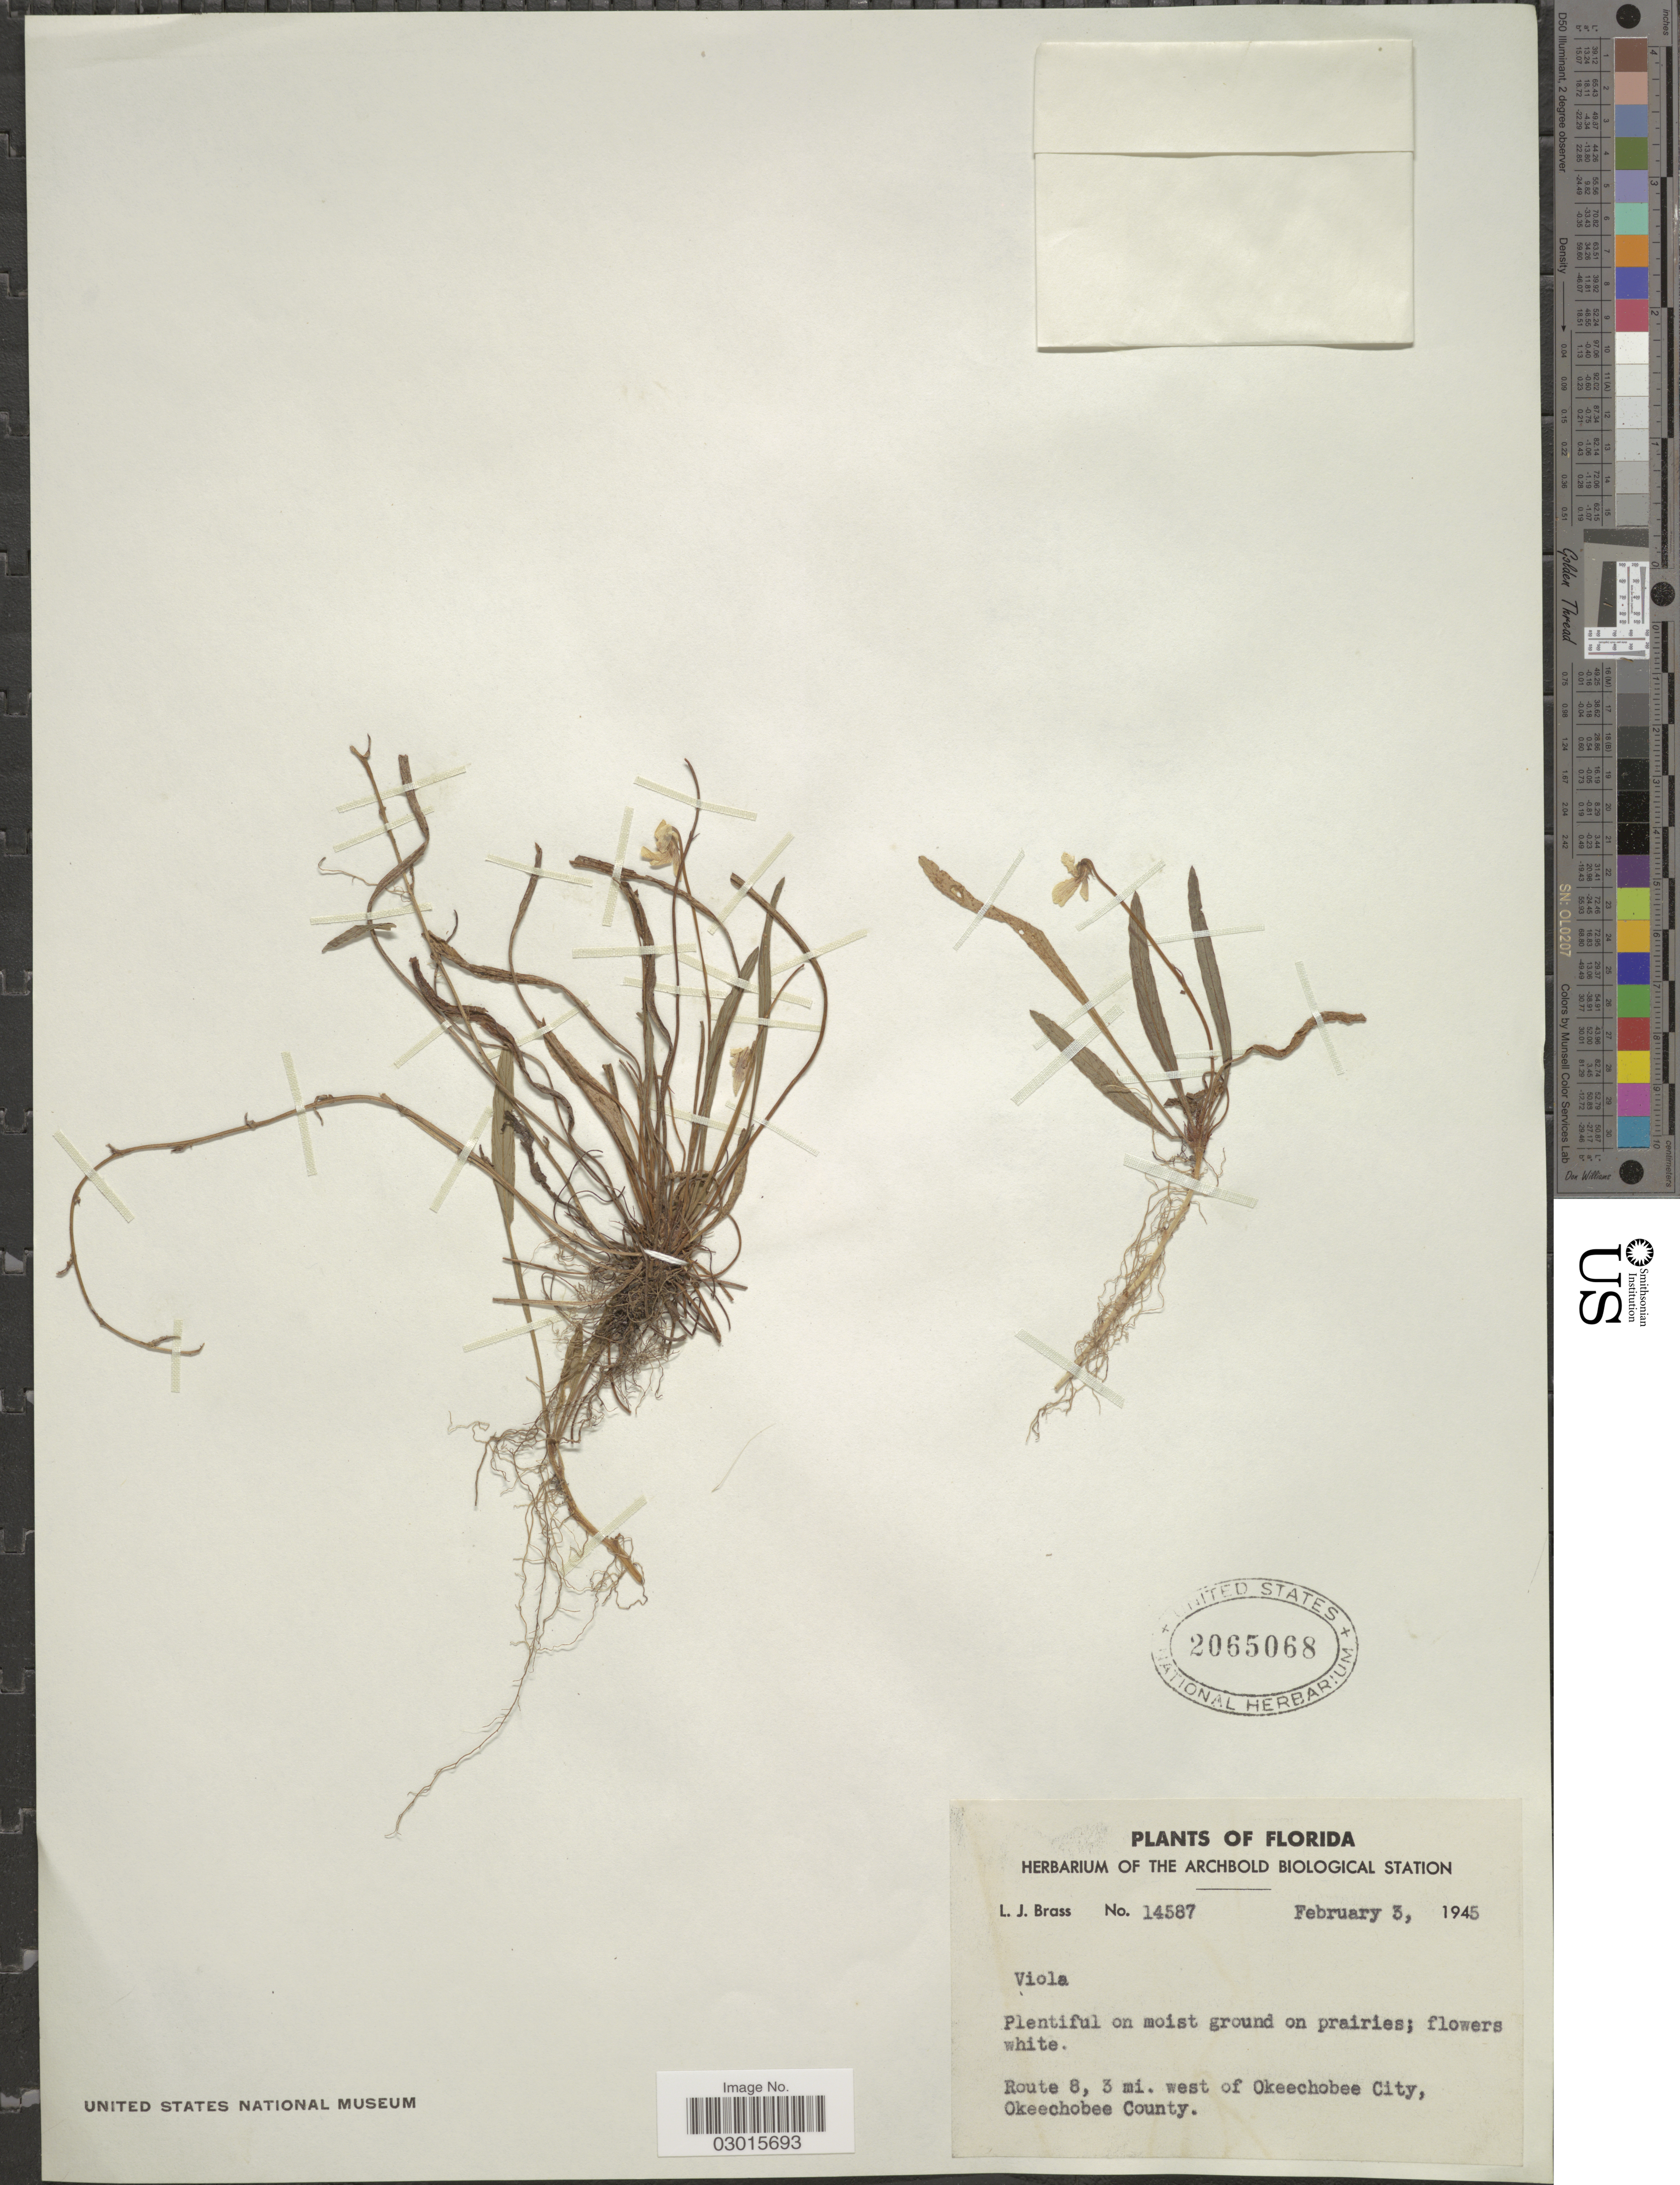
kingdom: Plantae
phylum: Tracheophyta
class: Magnoliopsida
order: Malpighiales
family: Violaceae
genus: Viola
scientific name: Viola lanceolata subsp. vittata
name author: (Greene) N. H. Russell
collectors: L. J. Brass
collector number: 14587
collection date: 1945-02-03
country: United States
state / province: Florida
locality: Route 8, 3 mi. west of Okeechobee City, Okeechobee County.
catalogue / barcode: US 2065068